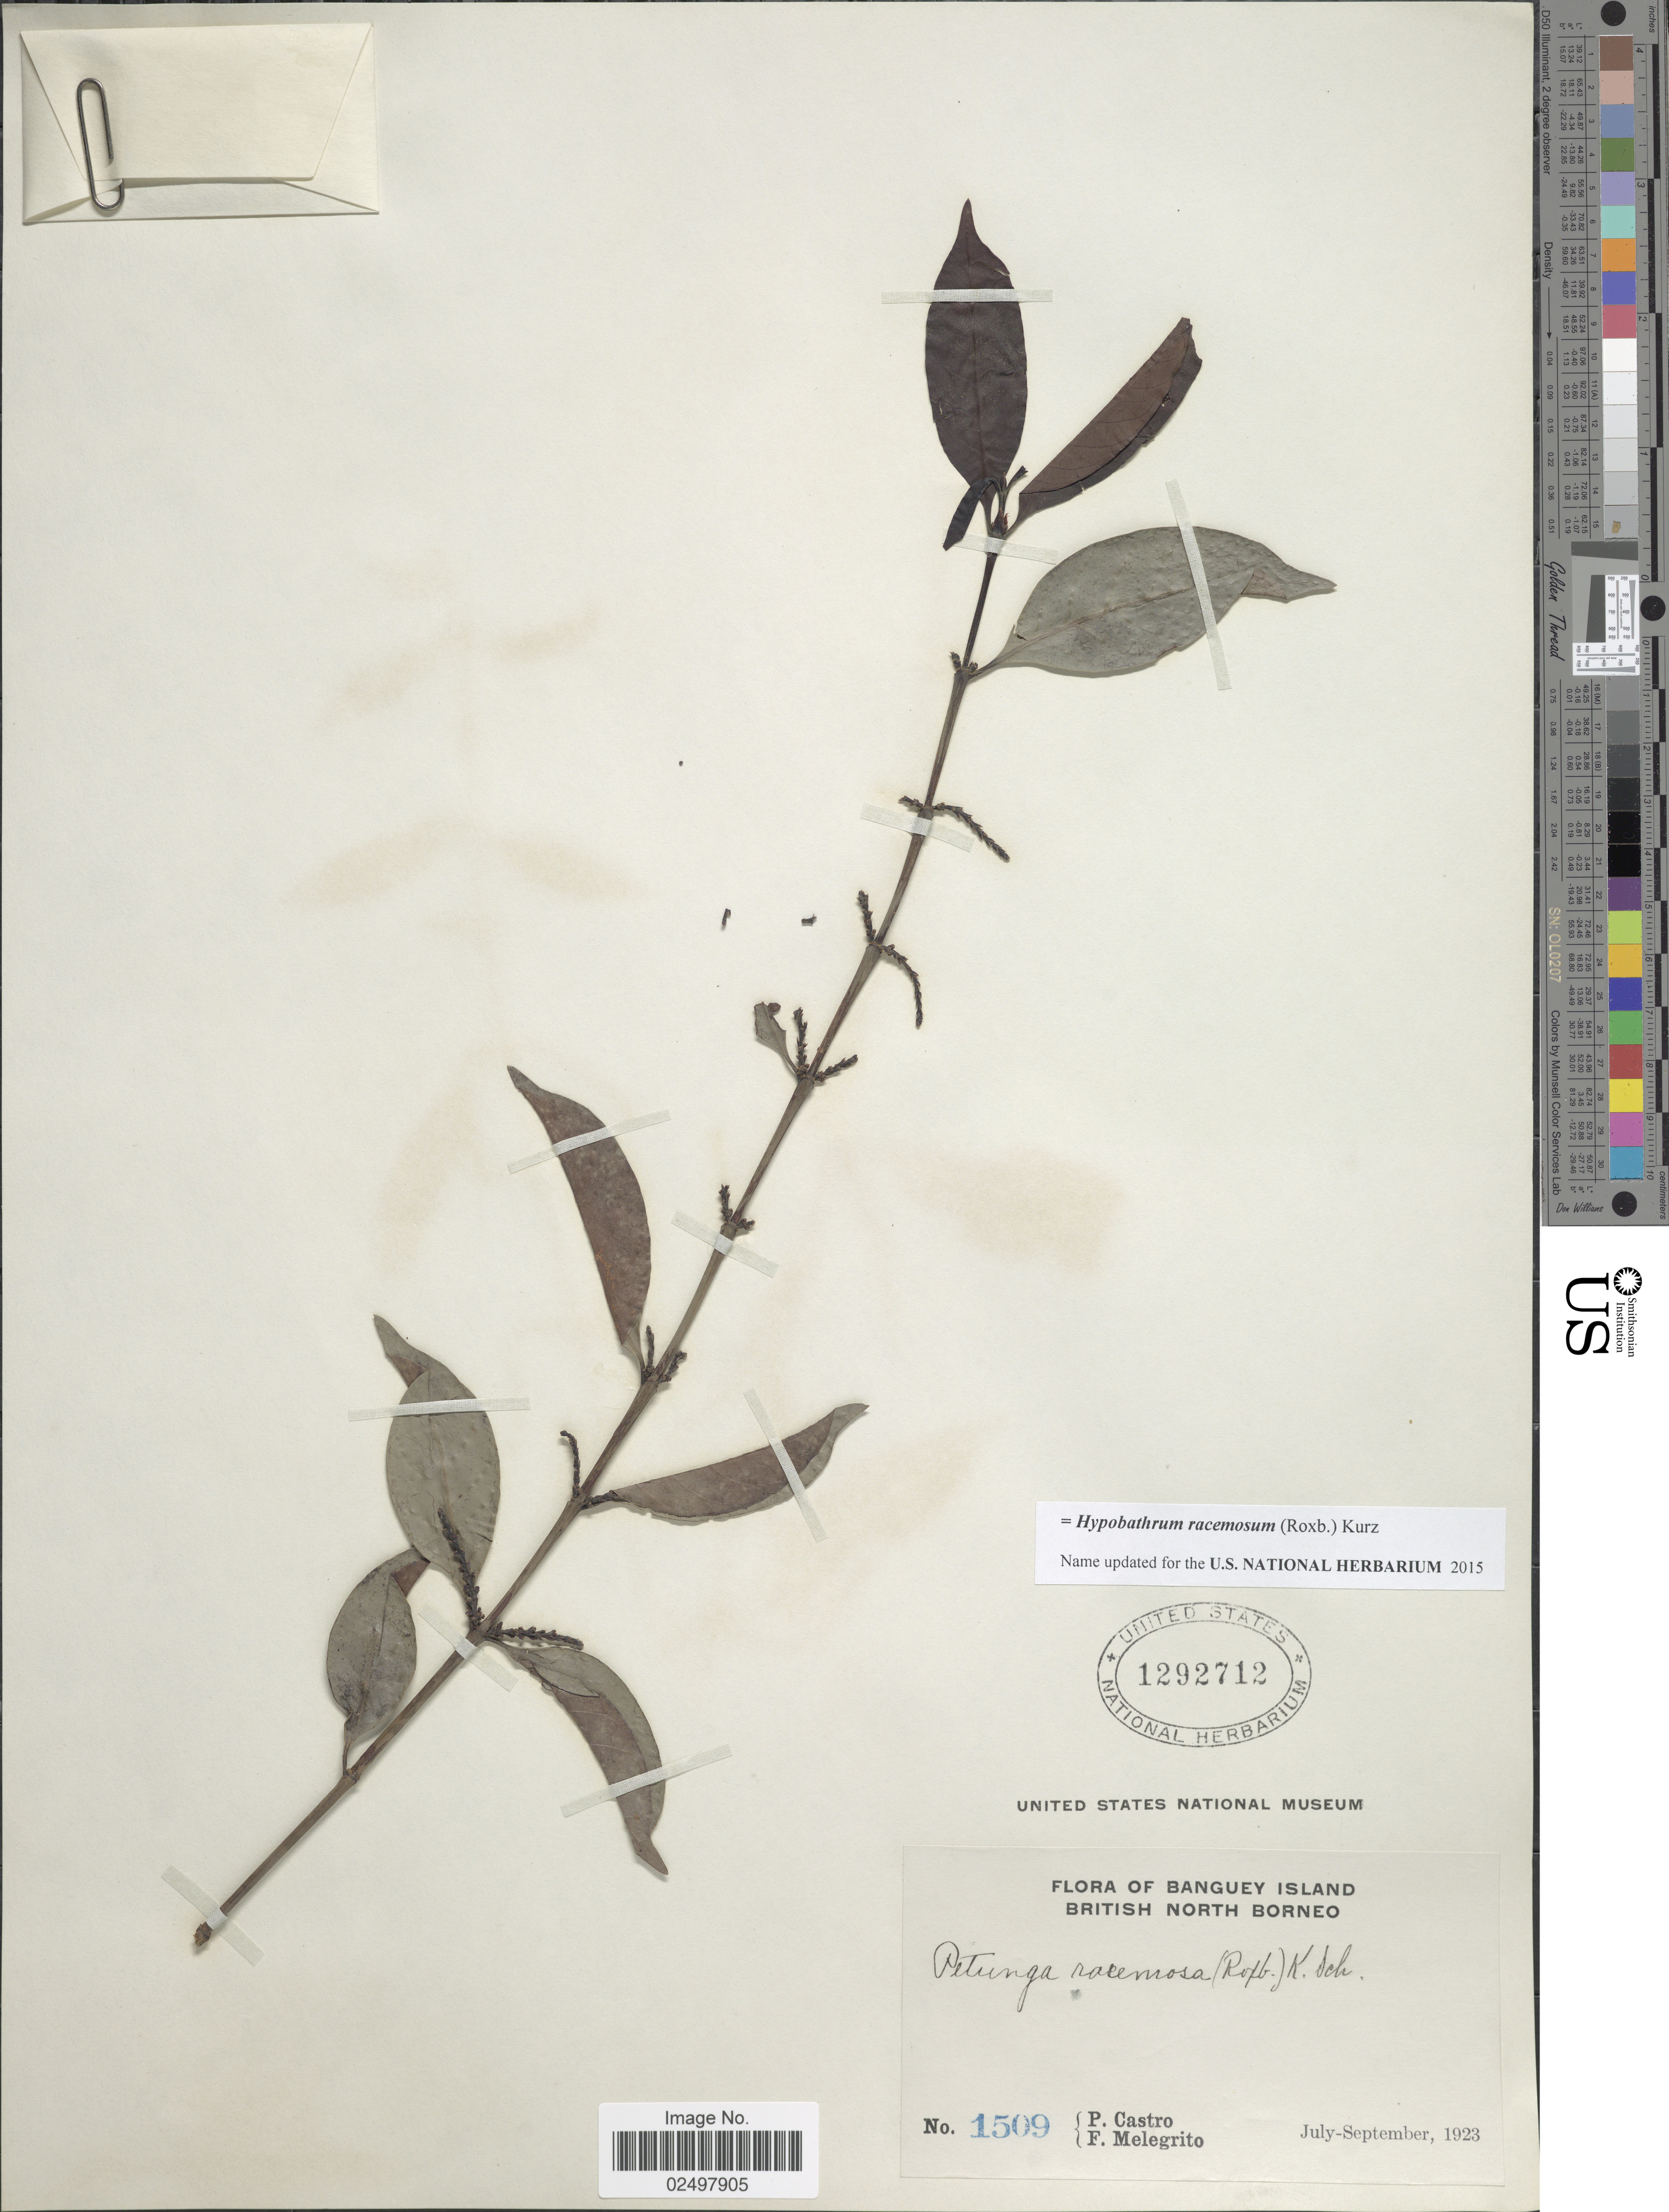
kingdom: Plantae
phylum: Tracheophyta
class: Magnoliopsida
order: Gentianales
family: Rubiaceae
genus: Hypobathrum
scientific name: Hypobathrum racemosum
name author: (Roxb.) Kurz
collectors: P. Castro & F. Melegrito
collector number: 1509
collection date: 1923-07/1923-09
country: Malaysia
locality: Banguey Island, British North Borneo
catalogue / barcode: US 1292712